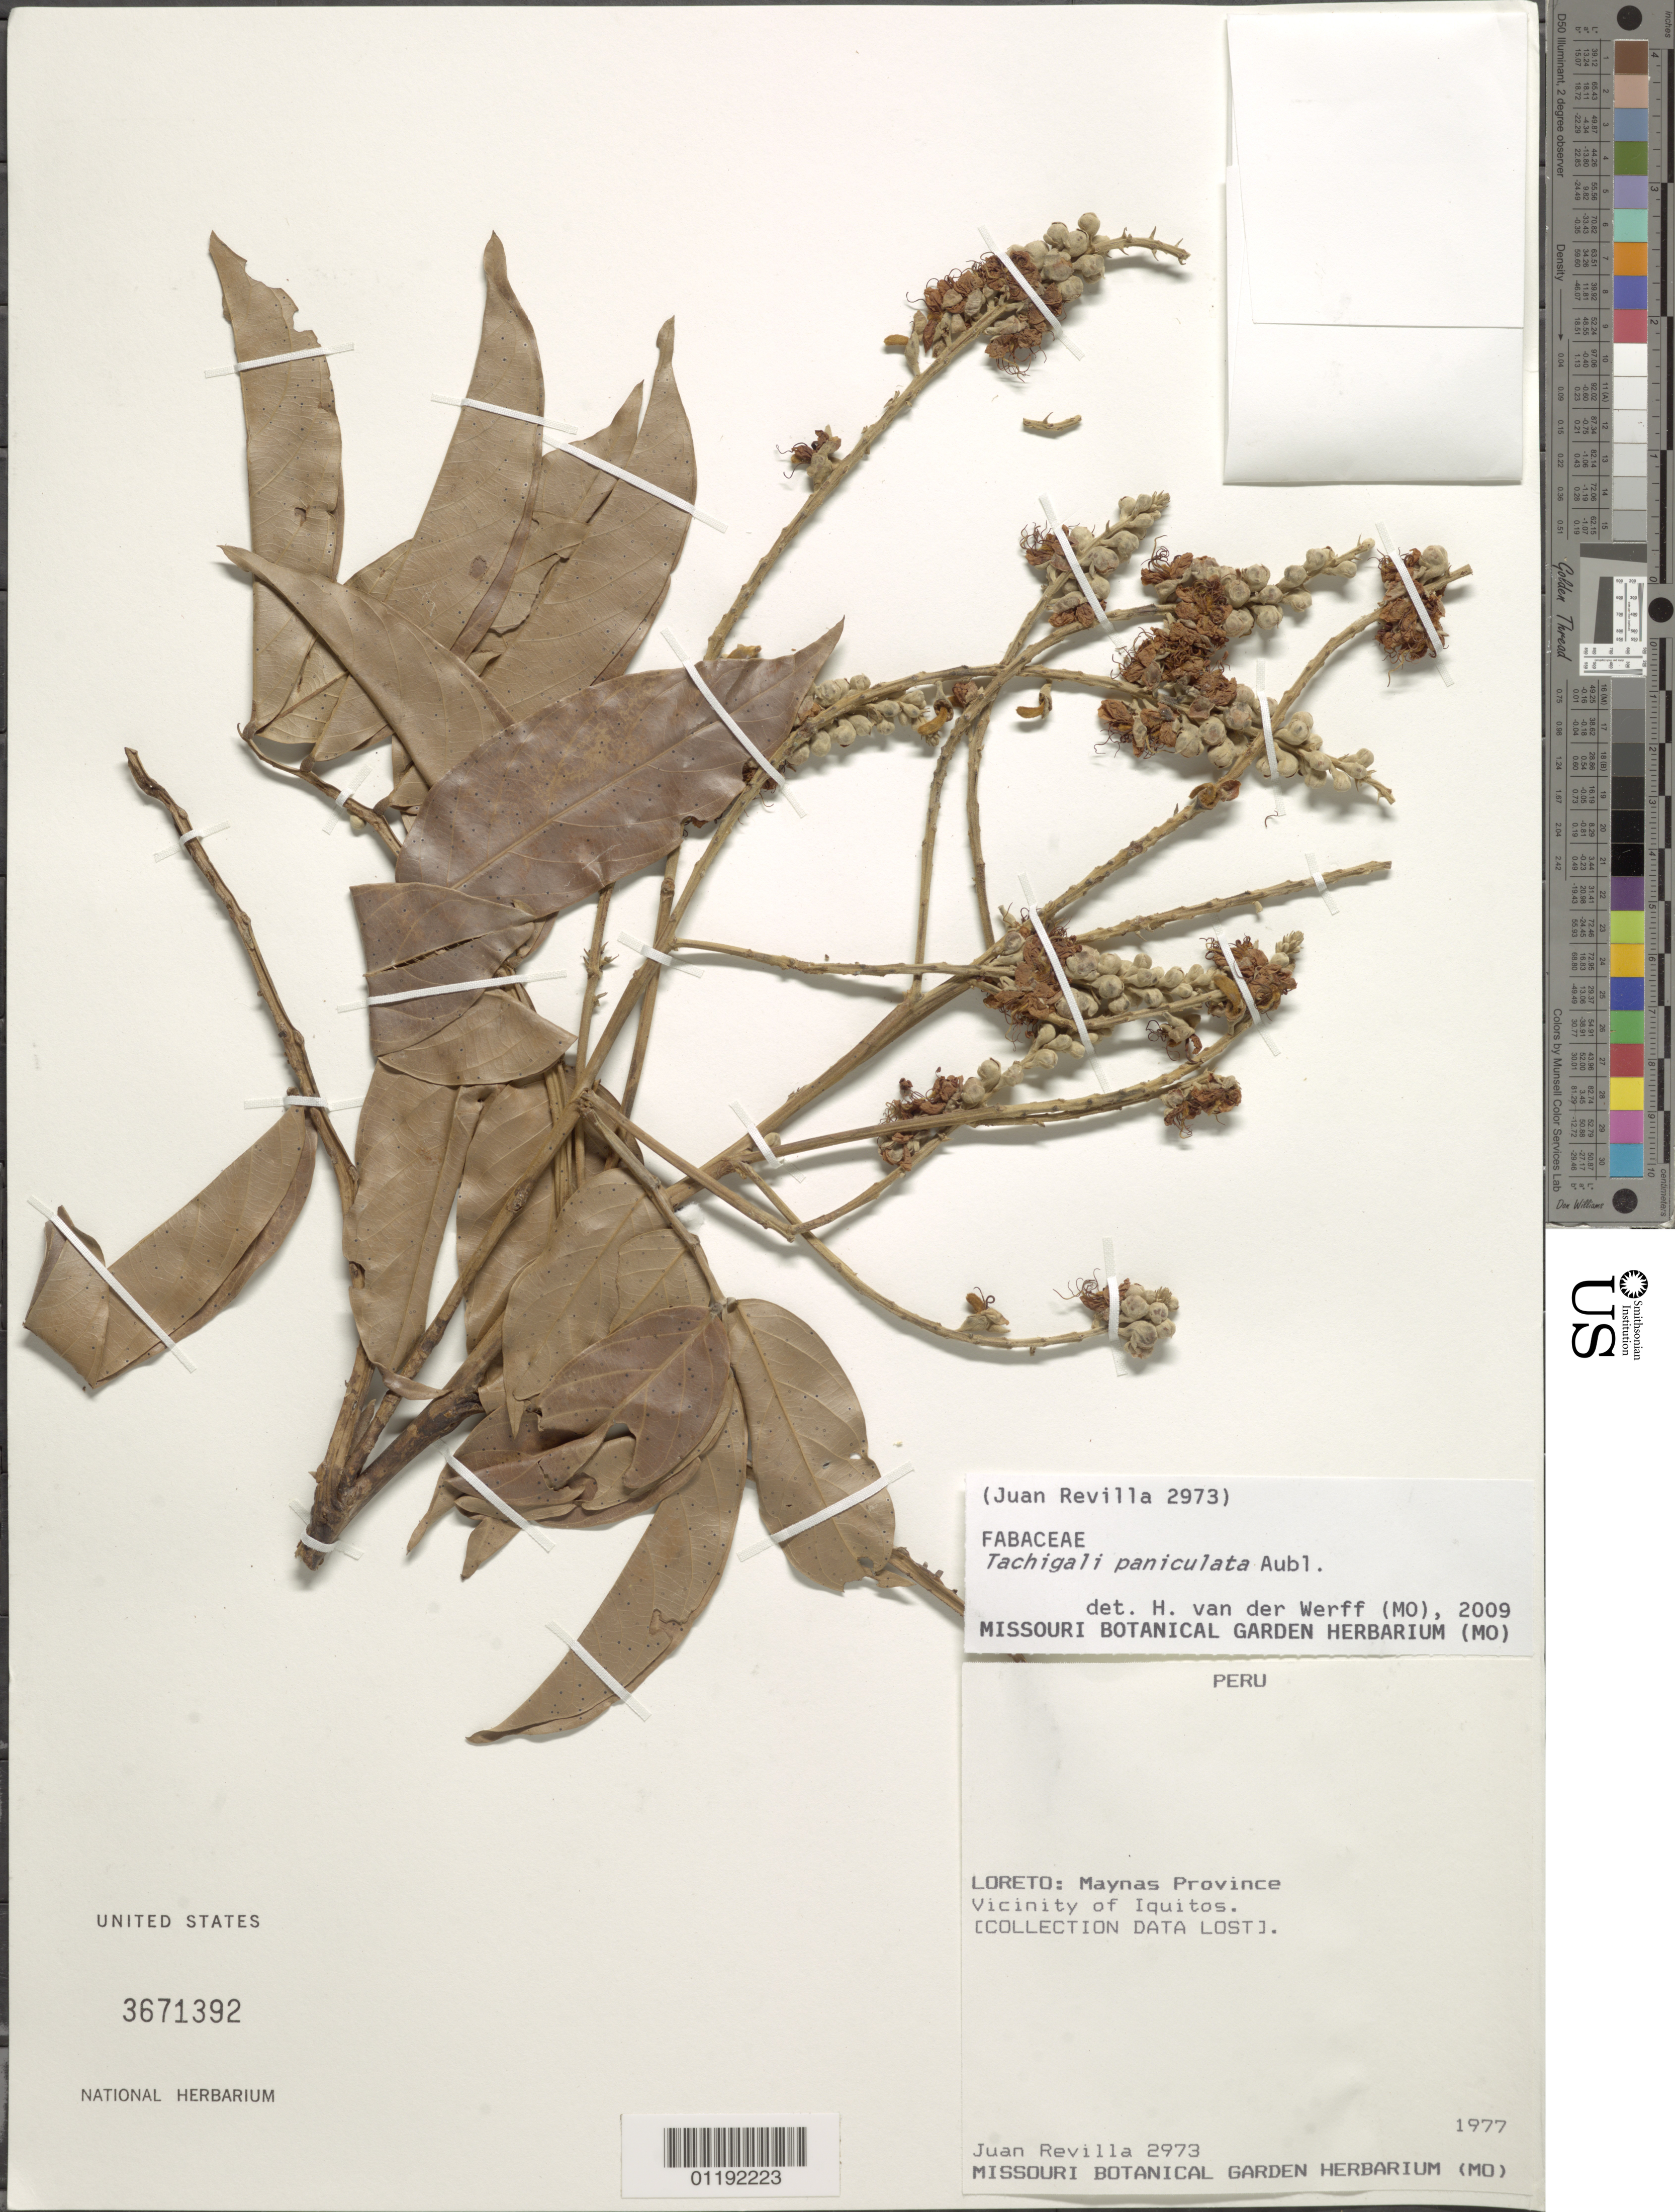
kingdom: Plantae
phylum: Tracheophyta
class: Magnoliopsida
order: Fabales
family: Fabaceae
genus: Tachigali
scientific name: Tachigali paniculata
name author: Aubl.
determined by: van der Werff, H., (MO), Missouri Botanical Garden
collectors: J. Revilla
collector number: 2973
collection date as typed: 1977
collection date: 1977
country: Peru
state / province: Loreto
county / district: Maynas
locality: Vicinity of Iquitos.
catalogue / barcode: US 3671392